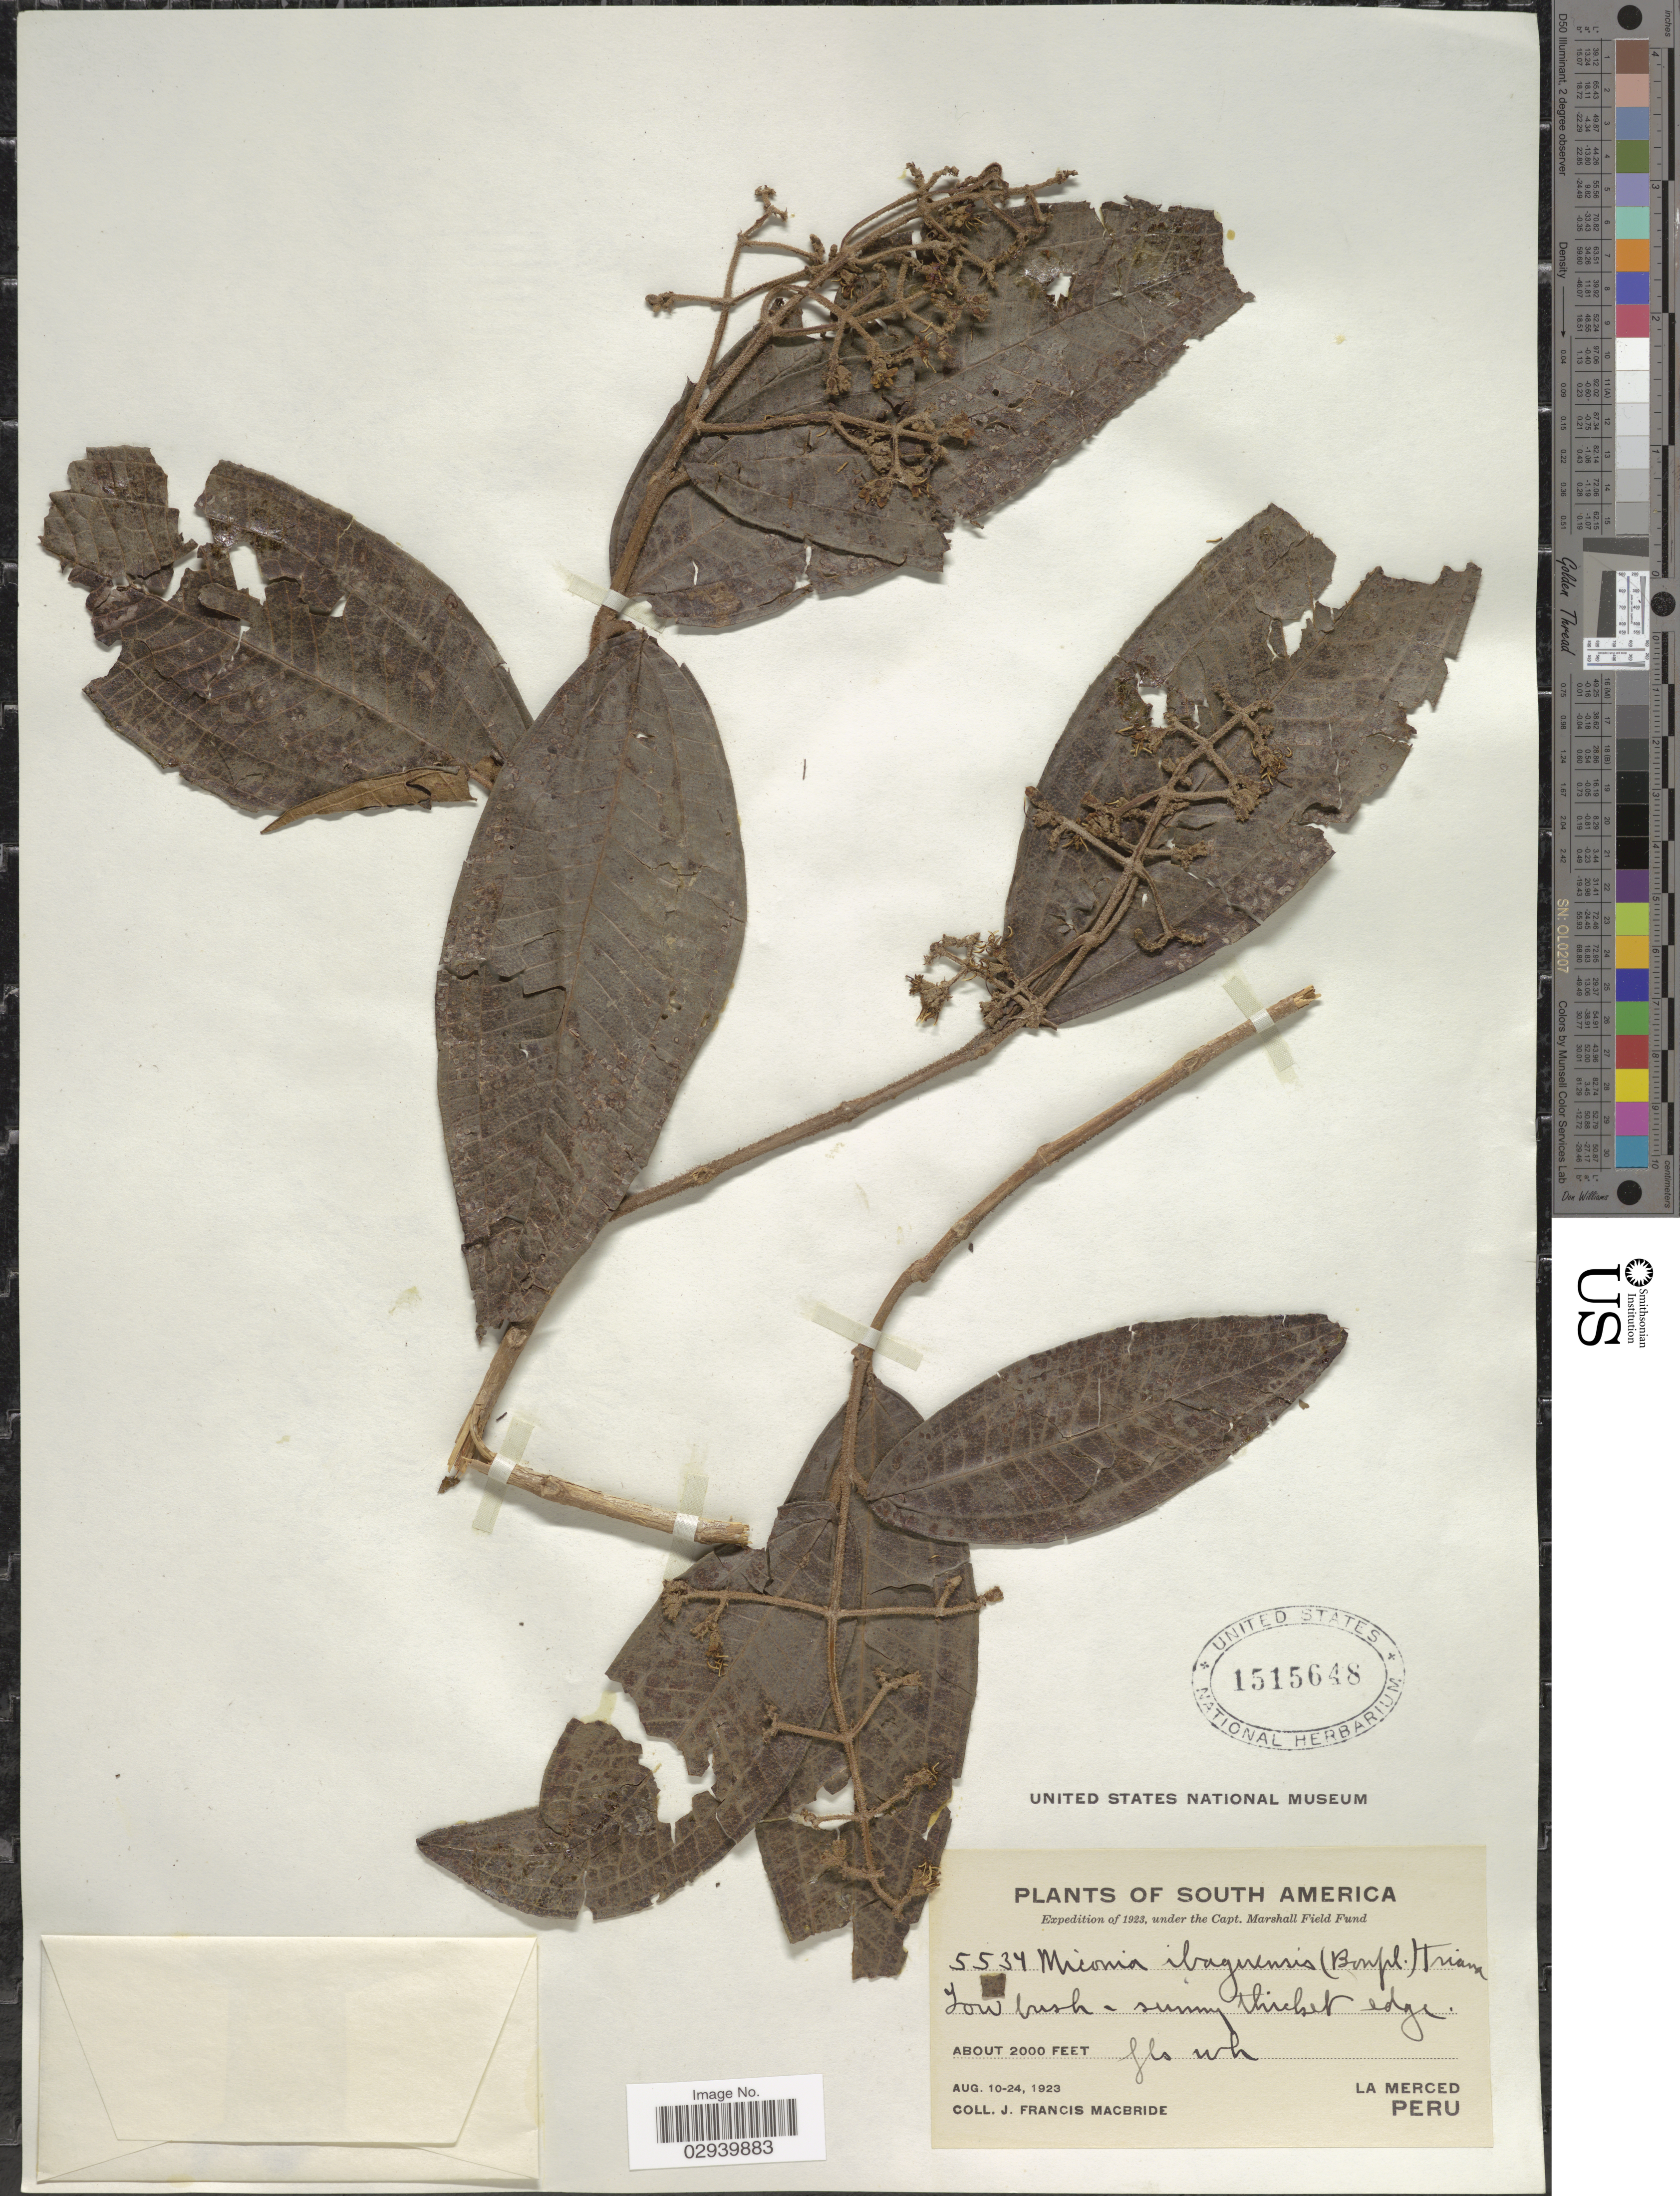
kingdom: Plantae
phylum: Tracheophyta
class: Magnoliopsida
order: Myrtales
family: Melastomataceae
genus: Miconia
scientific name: Miconia ibaguensis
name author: (Bonpl.) Triana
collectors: J. F. Macbride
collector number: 5534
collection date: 1923-08-10/1923-08-24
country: Peru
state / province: Junín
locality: La Merced.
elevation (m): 610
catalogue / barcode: US 1515648